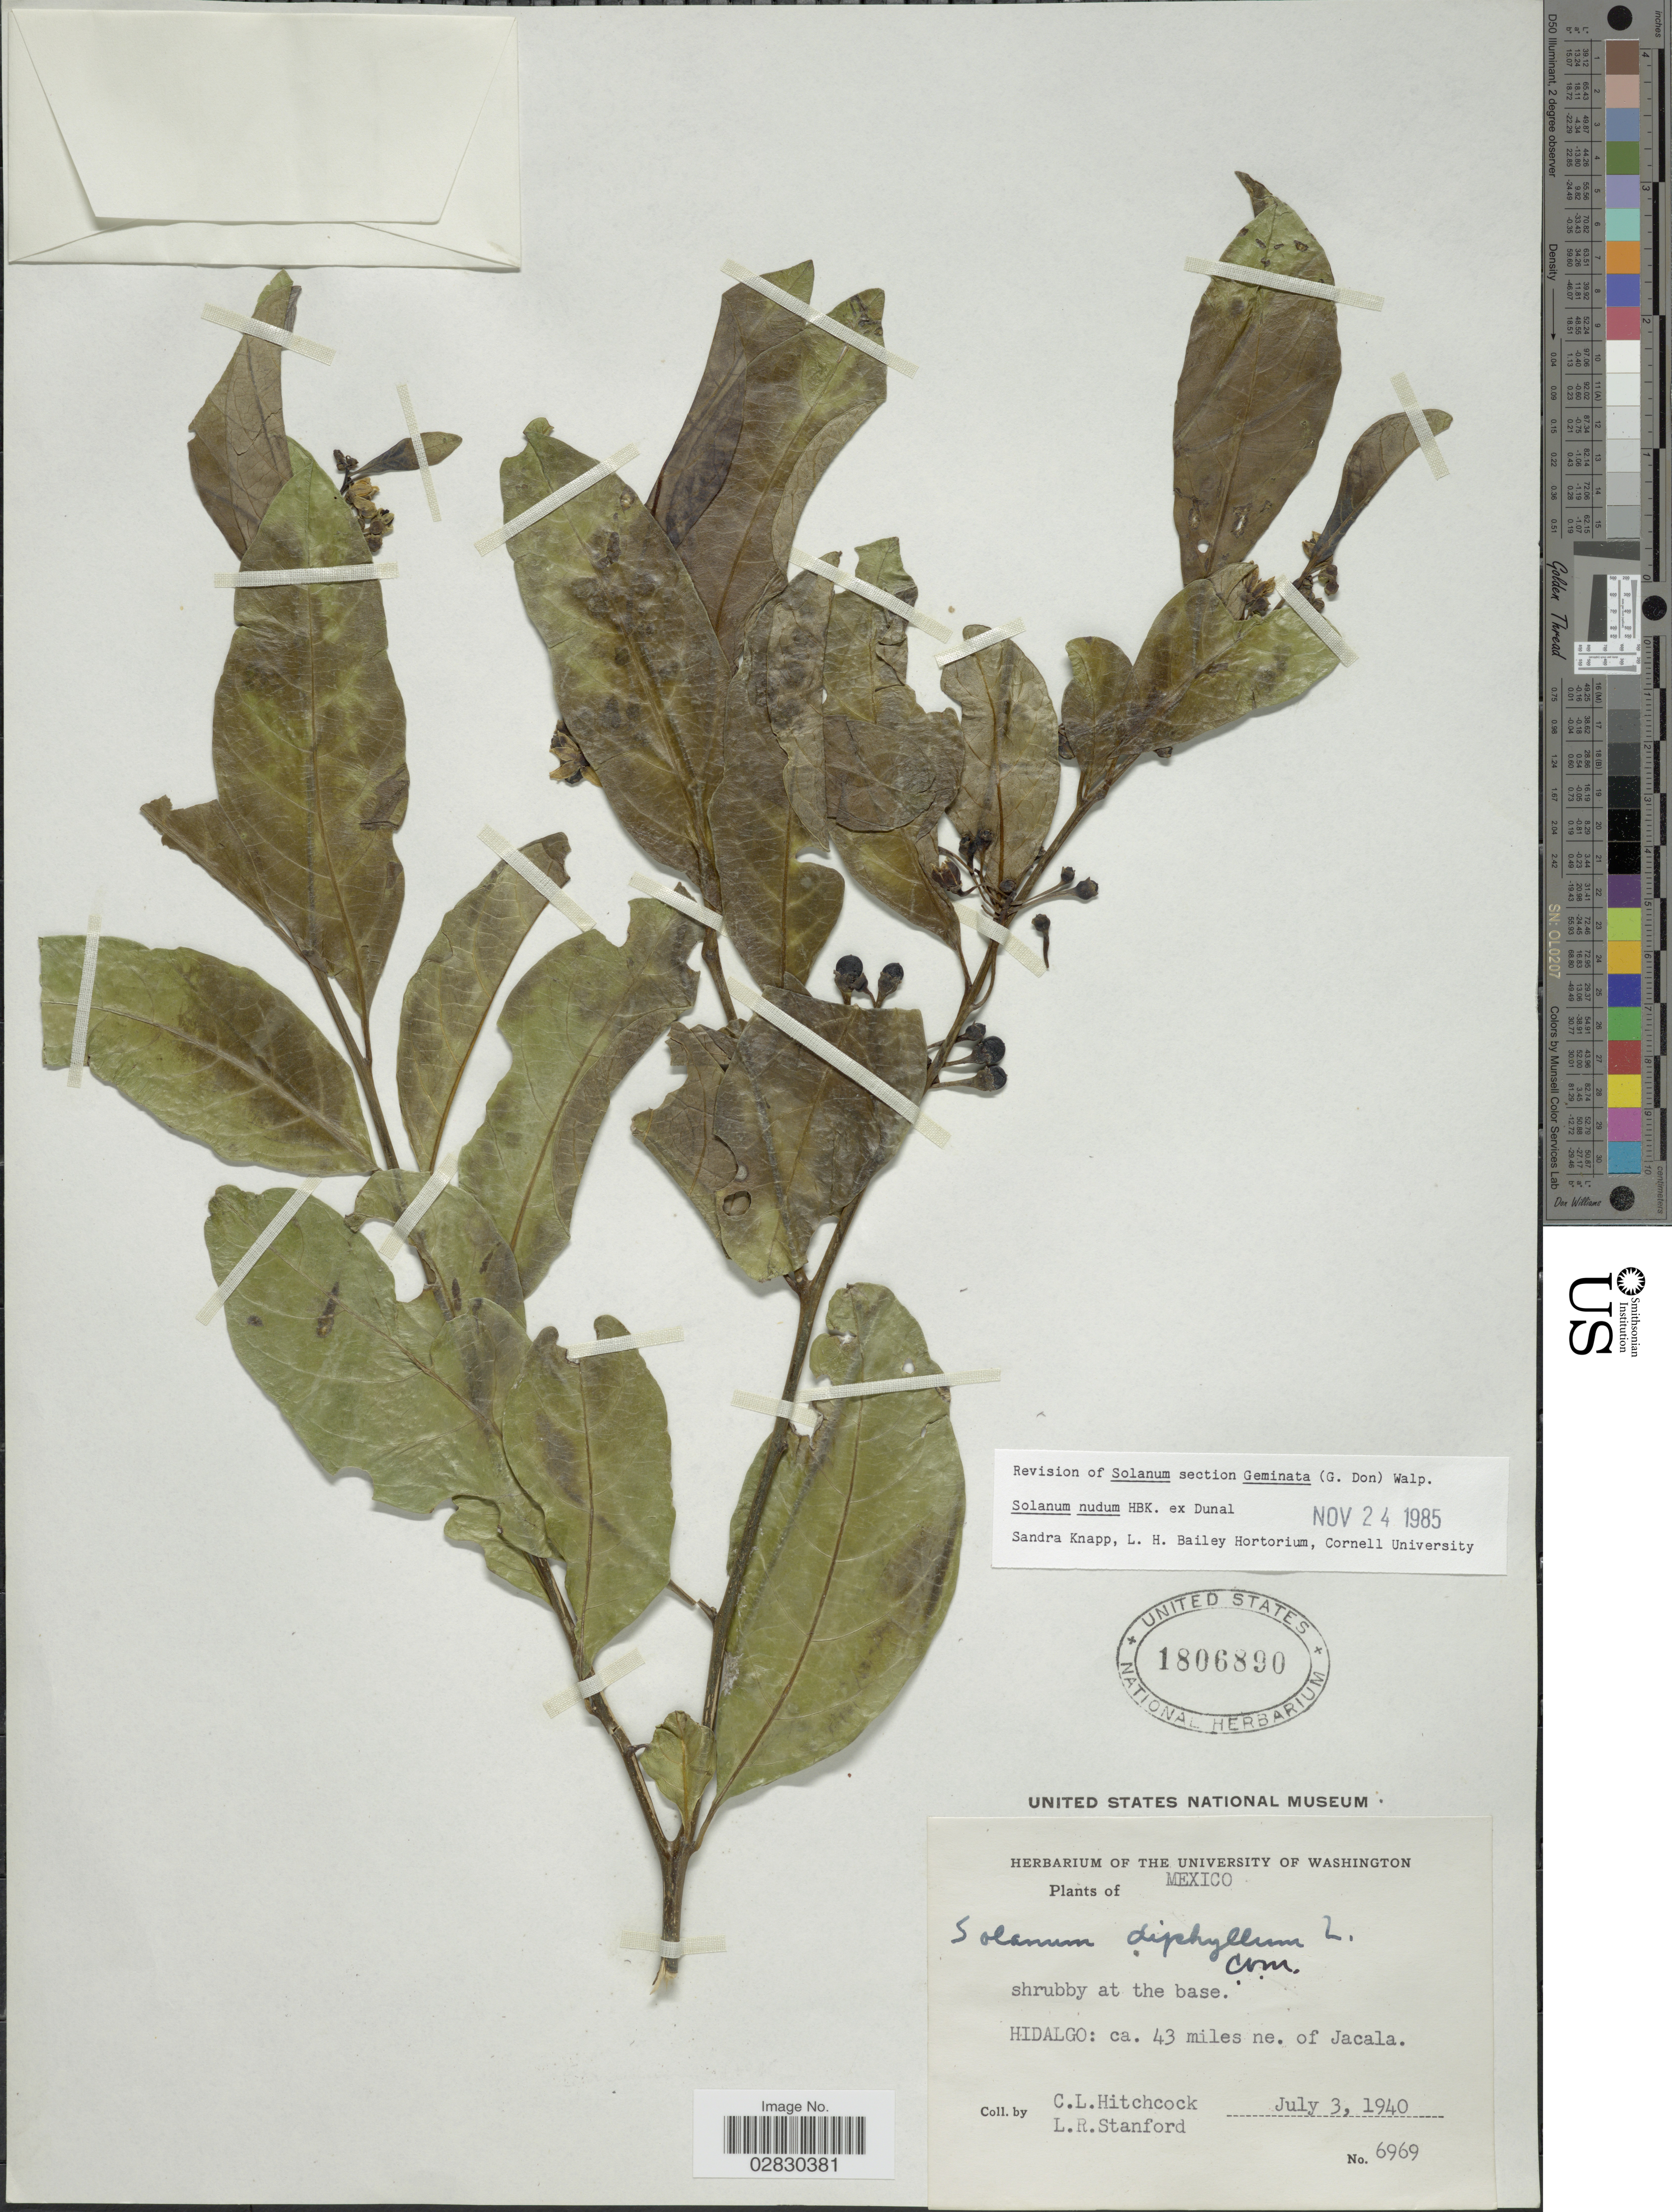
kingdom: Plantae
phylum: Tracheophyta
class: Magnoliopsida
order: Solanales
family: Solanaceae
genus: Solanum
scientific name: Solanum nudum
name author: Humb. & Bonpl. ex Dunal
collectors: C. L. Hitchcock & L. R. Stanford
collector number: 6969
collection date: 1940-07-03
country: Mexico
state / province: Hidalgo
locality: Ca. 43 miles ne. of Jacala.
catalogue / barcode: US 1806890